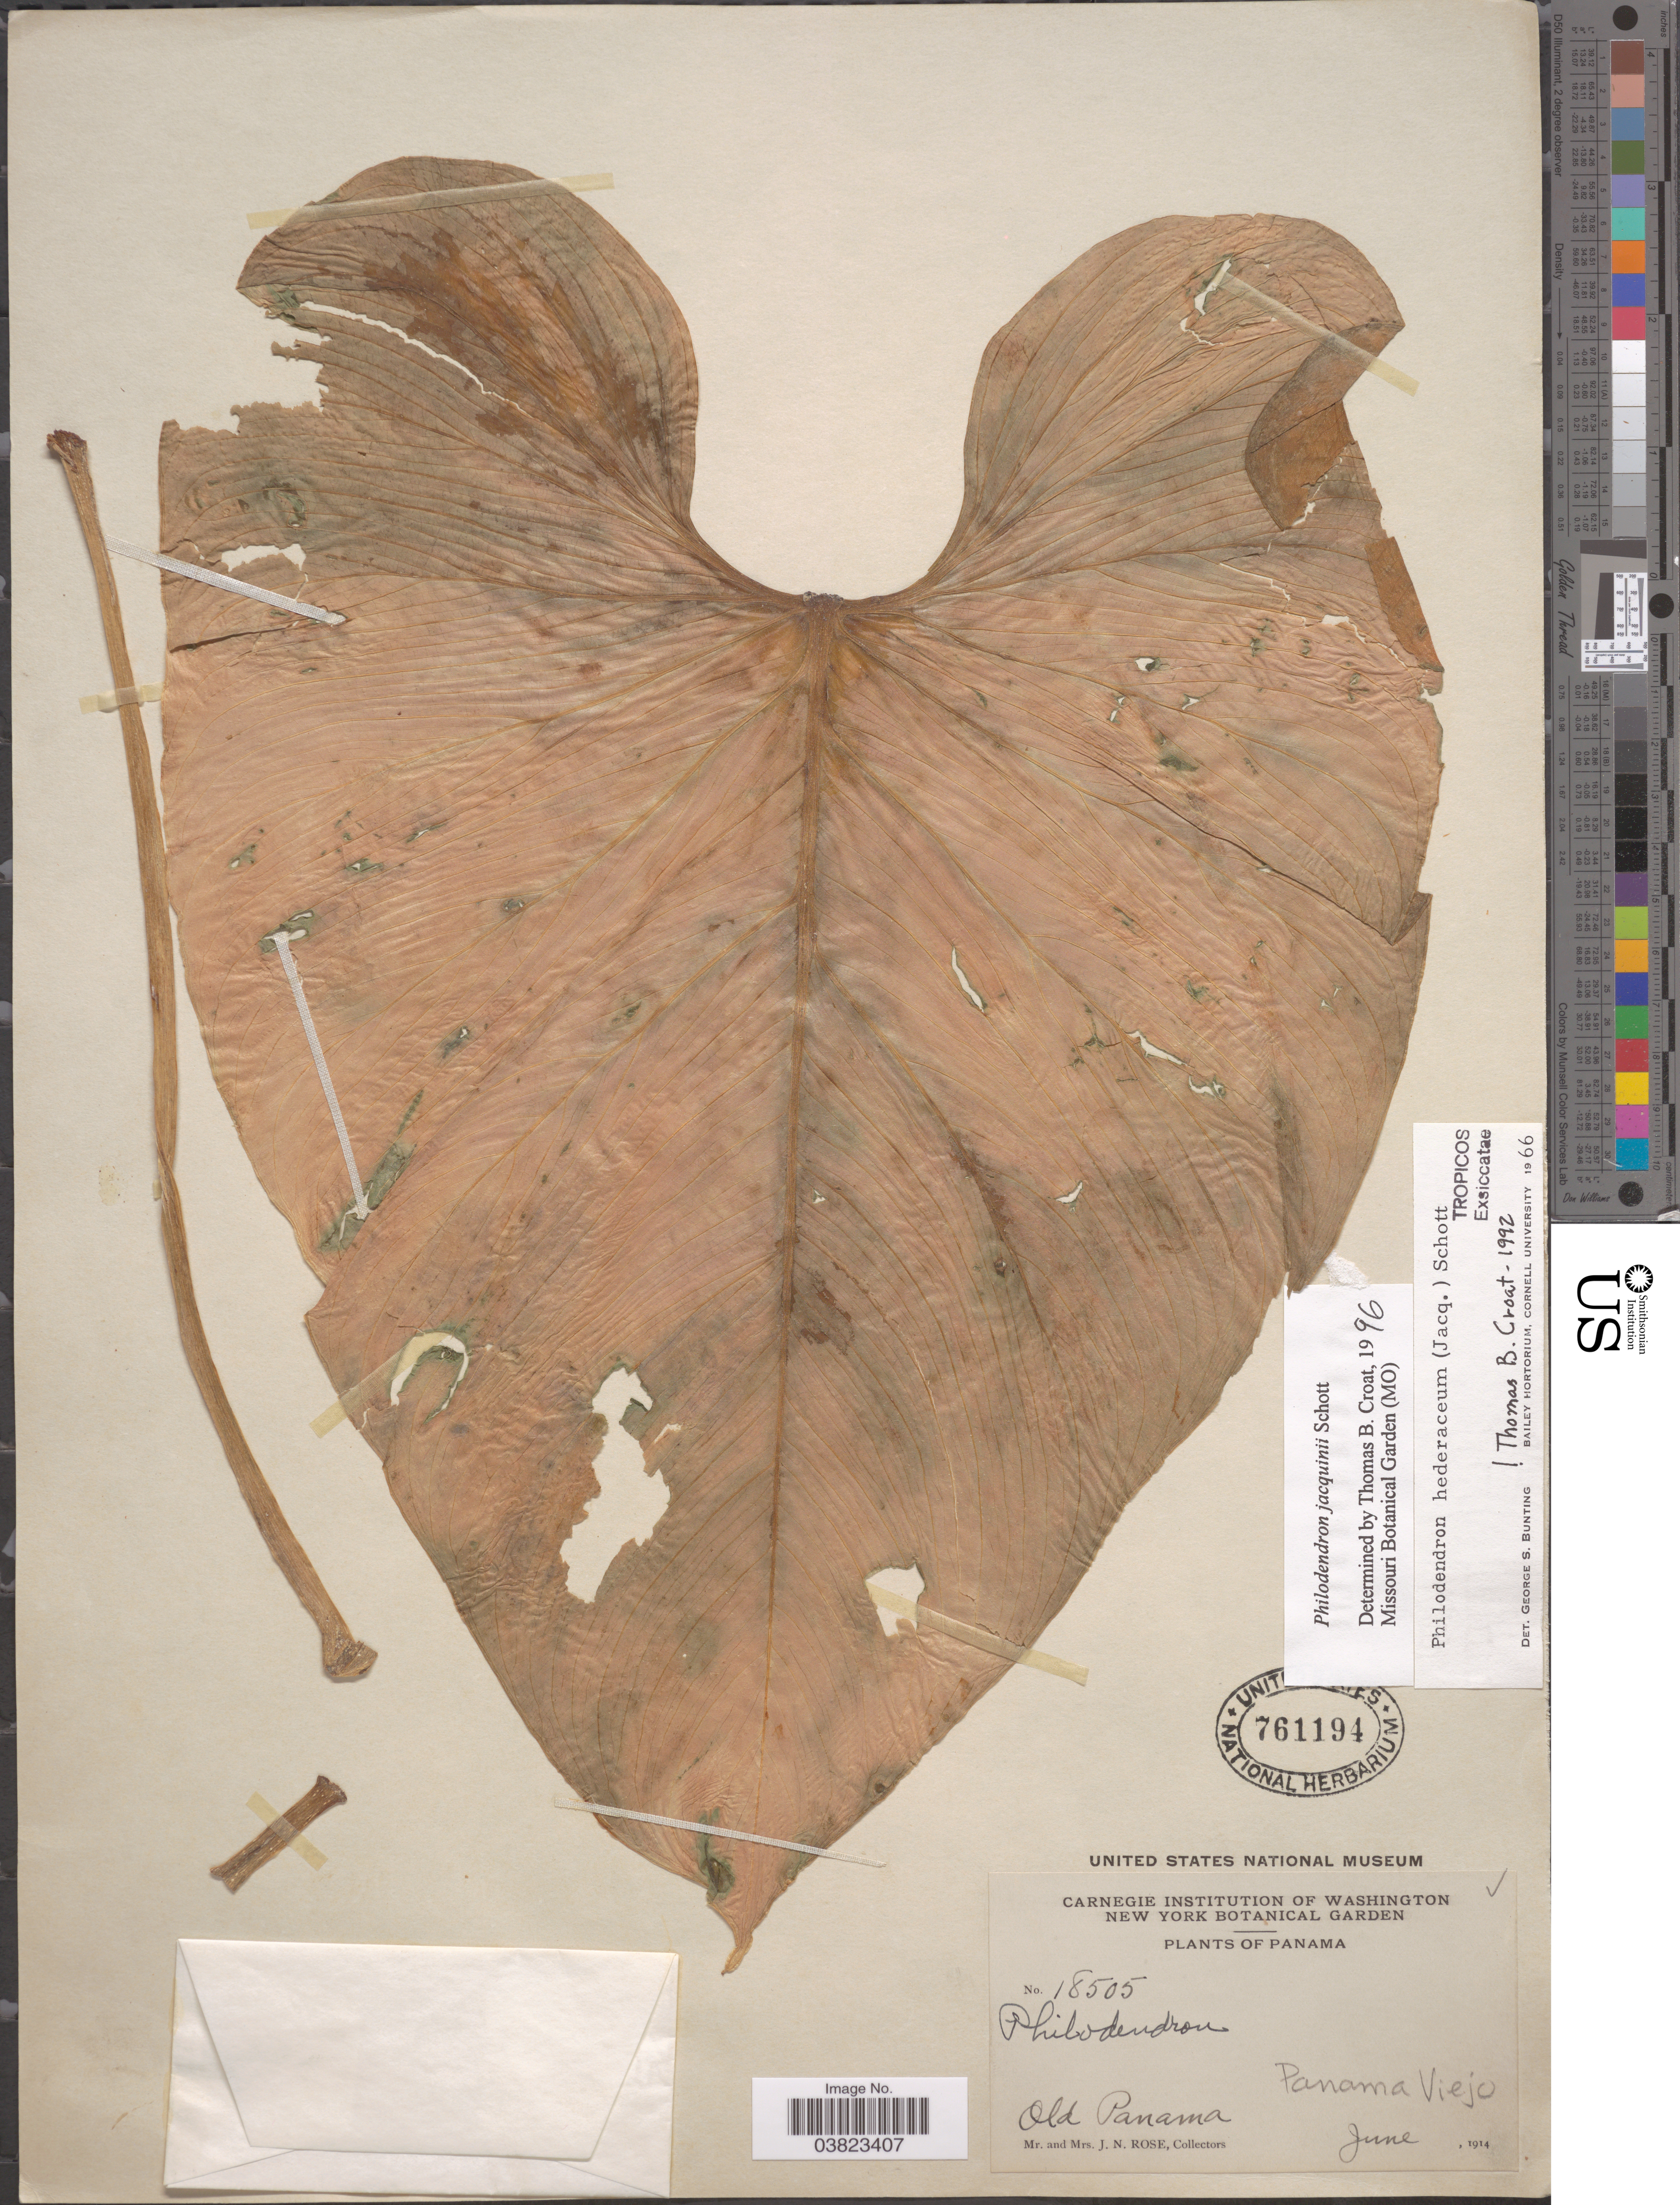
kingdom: Plantae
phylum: Tracheophyta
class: Liliopsida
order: Alismatales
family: Araceae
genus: Philodendron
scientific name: Philodendron jacquinii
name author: Schott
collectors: J. N. Rose & L. B. Rose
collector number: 18505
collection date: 1914-06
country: Panama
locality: Panama Viejo. Old Panama.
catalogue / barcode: US 761194